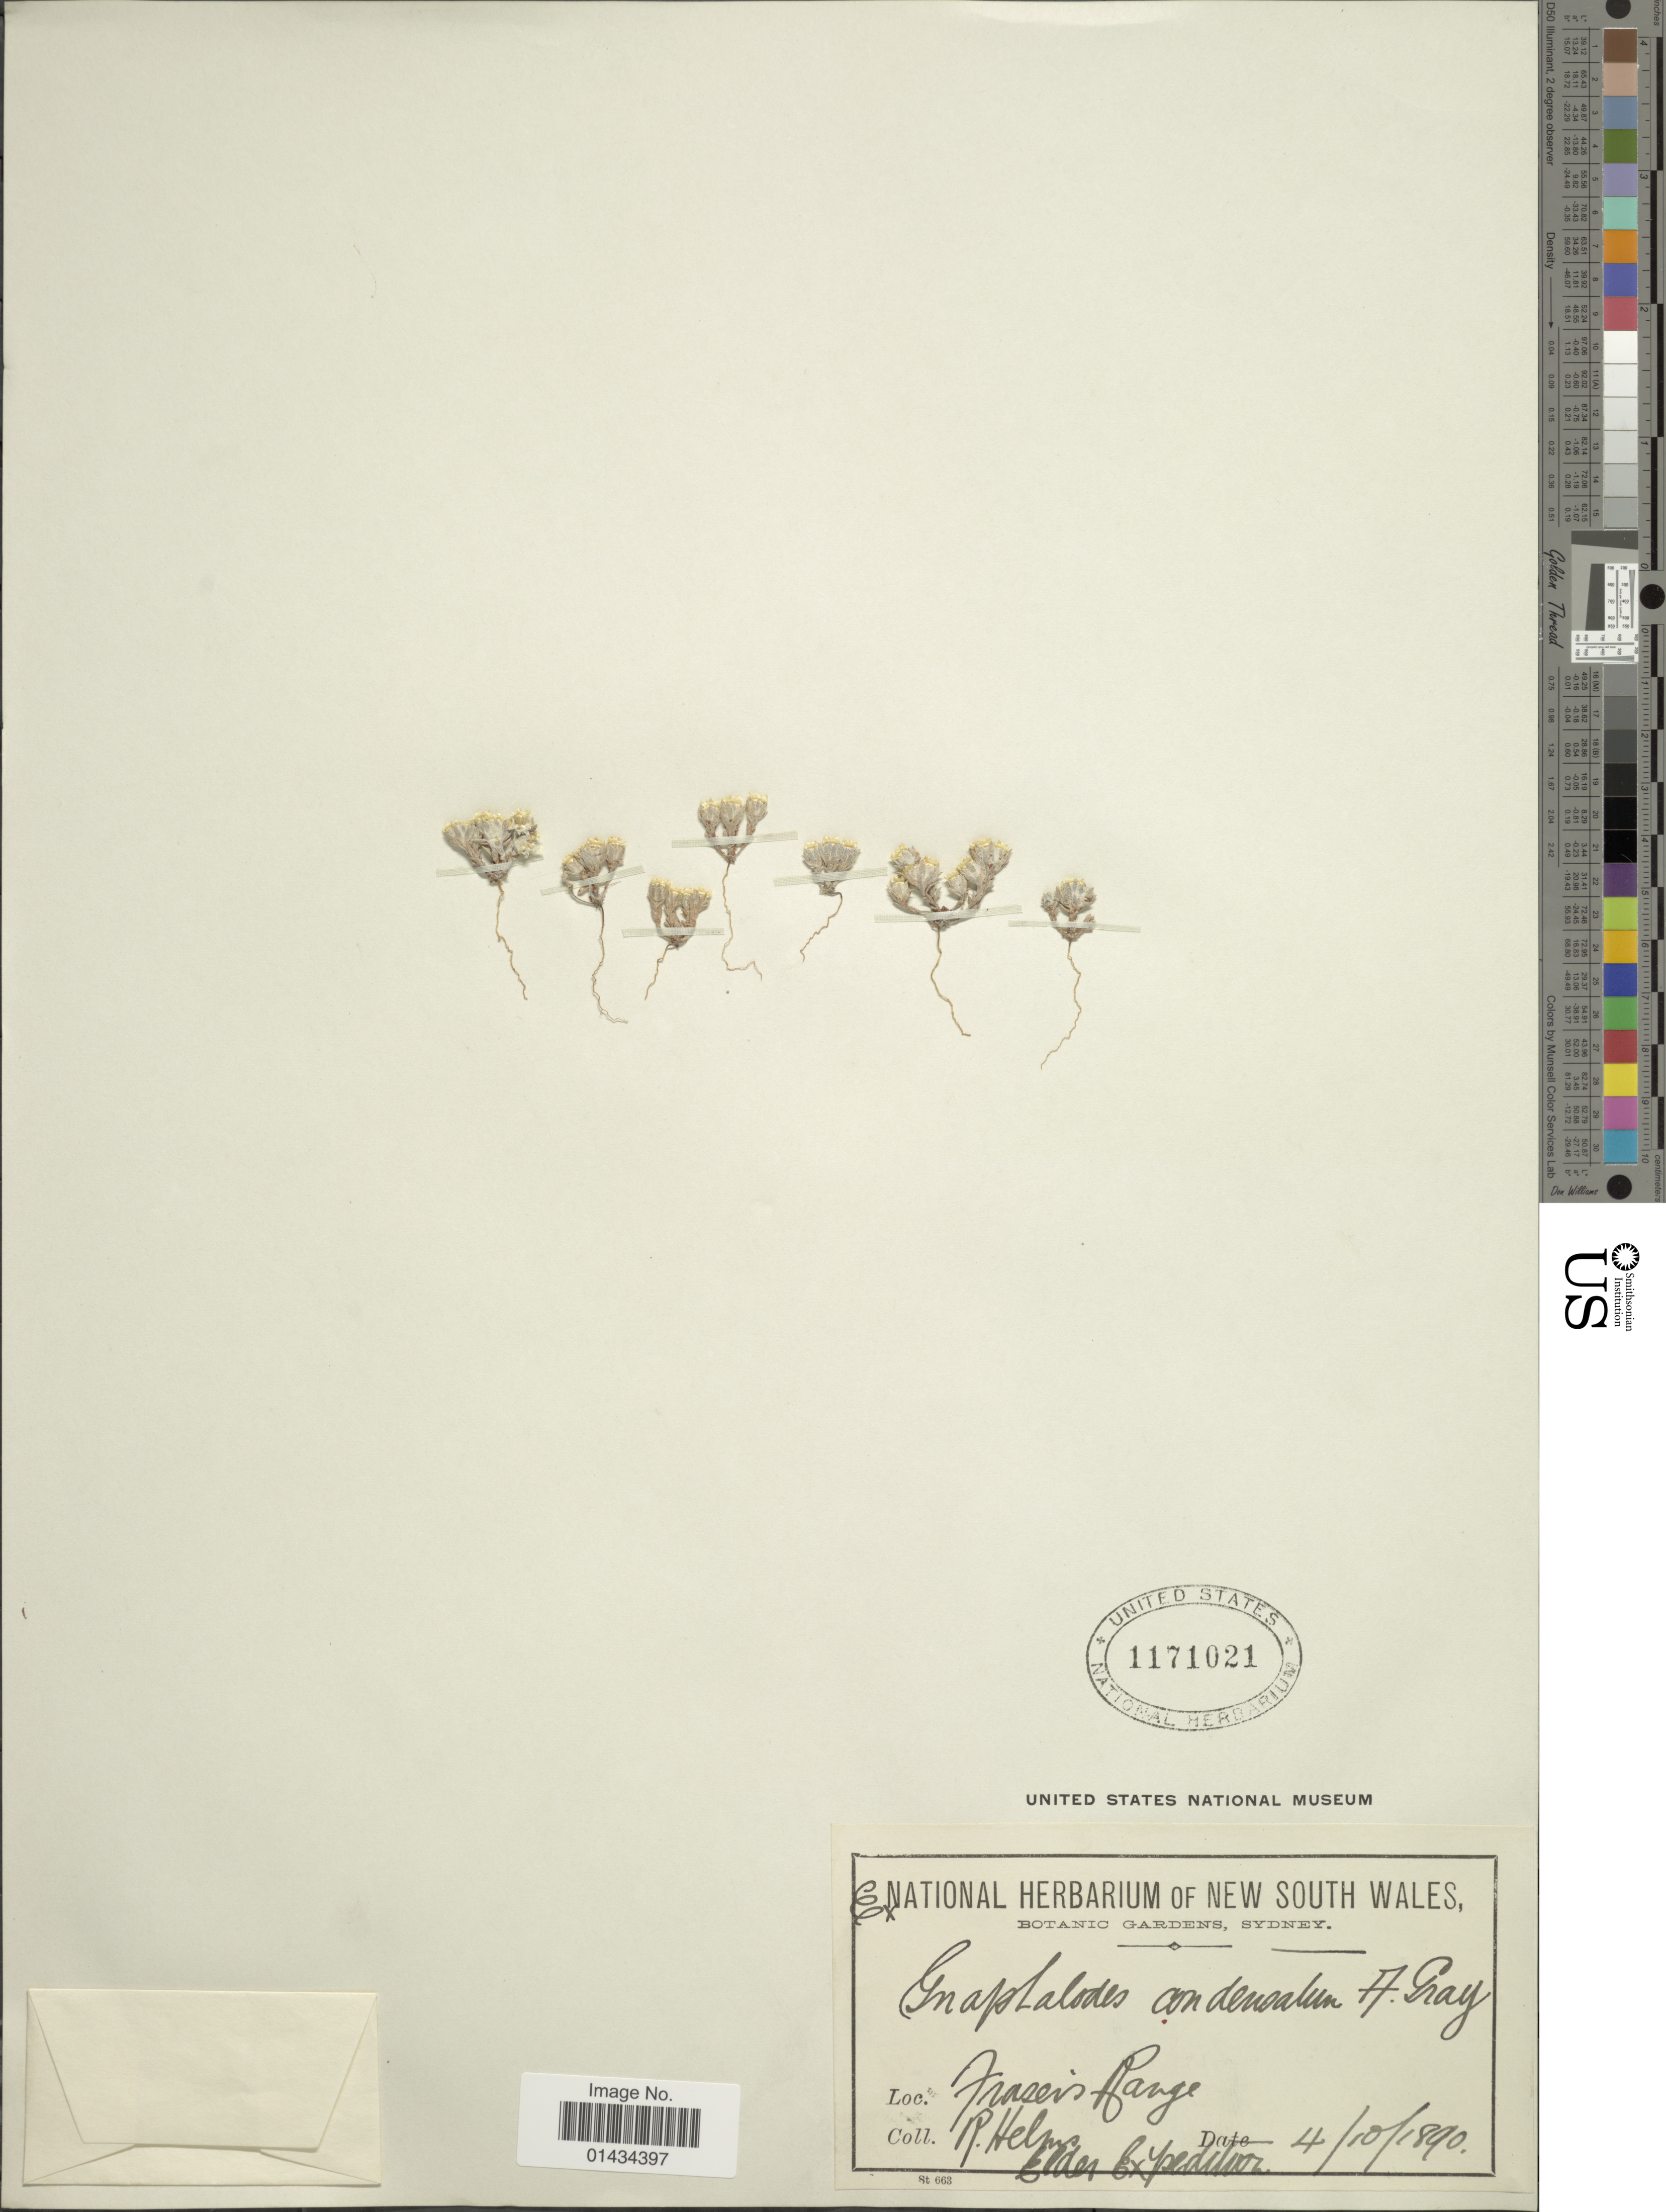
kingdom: Plantae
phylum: Tracheophyta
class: Magnoliopsida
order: Asterales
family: Asteraceae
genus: Actinobole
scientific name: Actinobole condensatum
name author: A. Gray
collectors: R. Helms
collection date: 1890-10-04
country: Australia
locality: Fraseus Range, Elder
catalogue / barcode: US 1171021